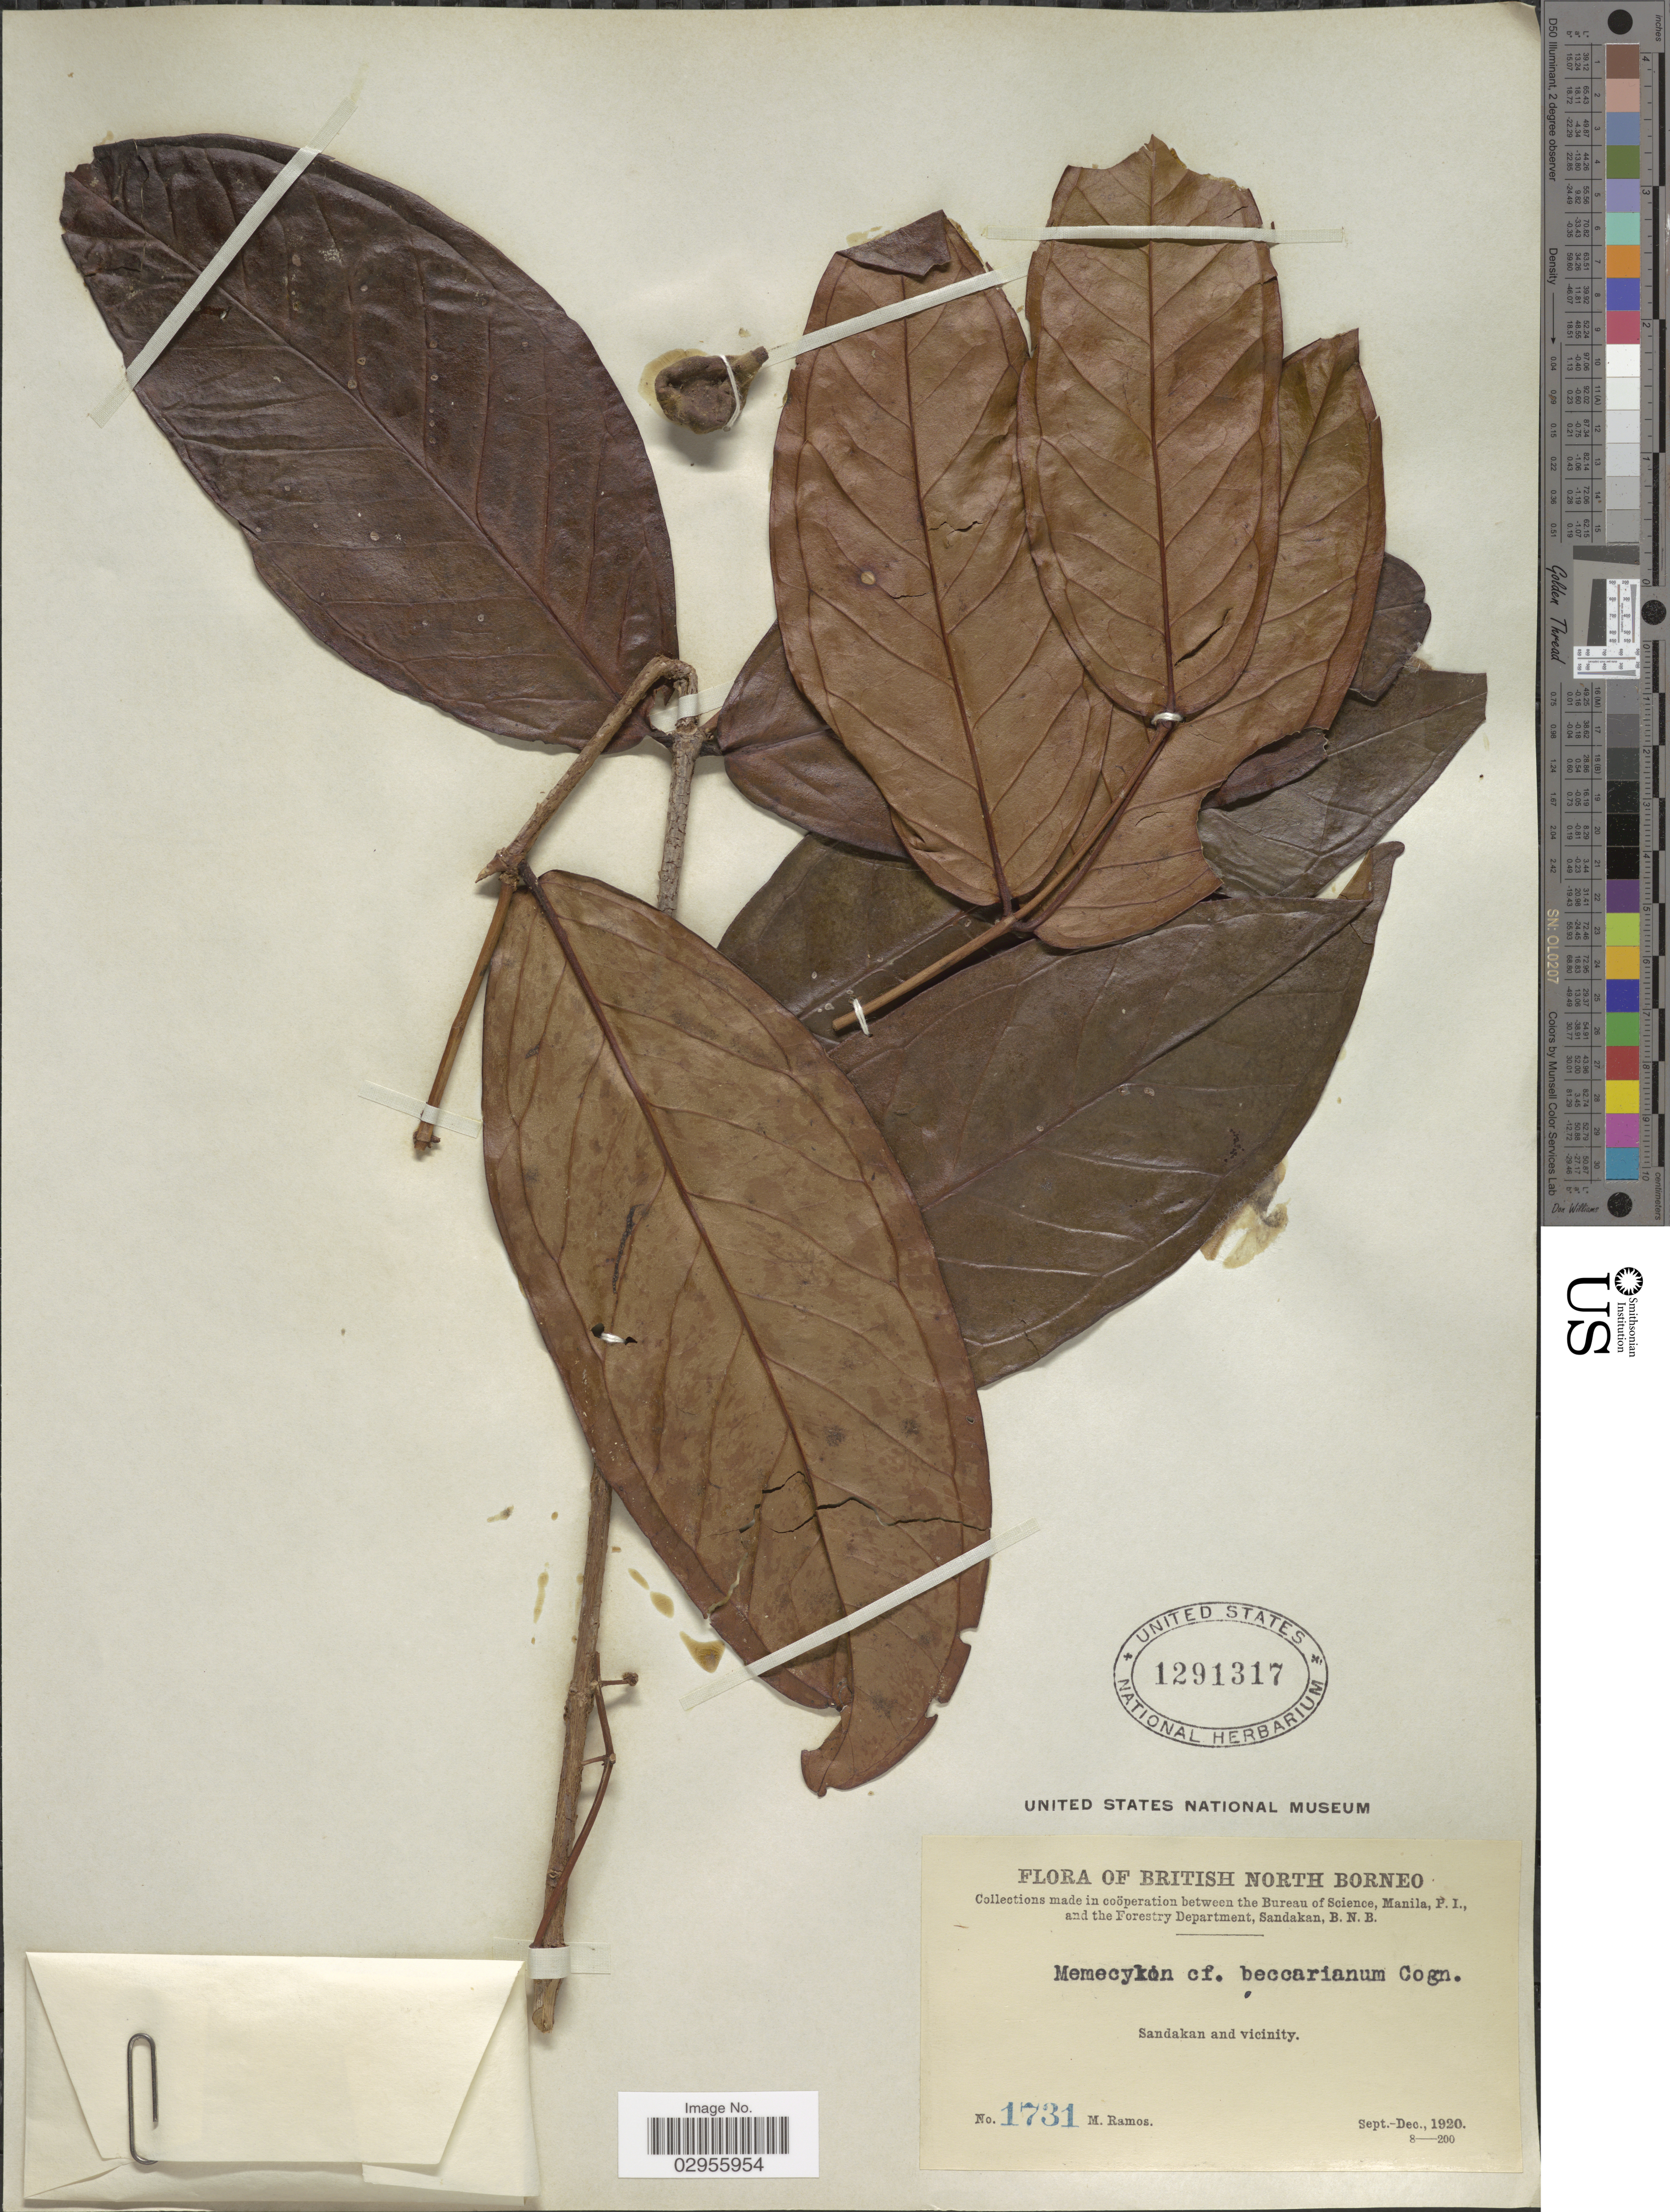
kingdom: Plantae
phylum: Tracheophyta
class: Magnoliopsida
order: Myrtales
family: Melastomataceae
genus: Memecylon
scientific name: Memecylon beccarianum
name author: Cogn.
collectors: M. Ramos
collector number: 1731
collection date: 1920-09/1920-12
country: Malaysia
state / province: Sabah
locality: British North Borneo. Sandakan and vicinity.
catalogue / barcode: US 1291317